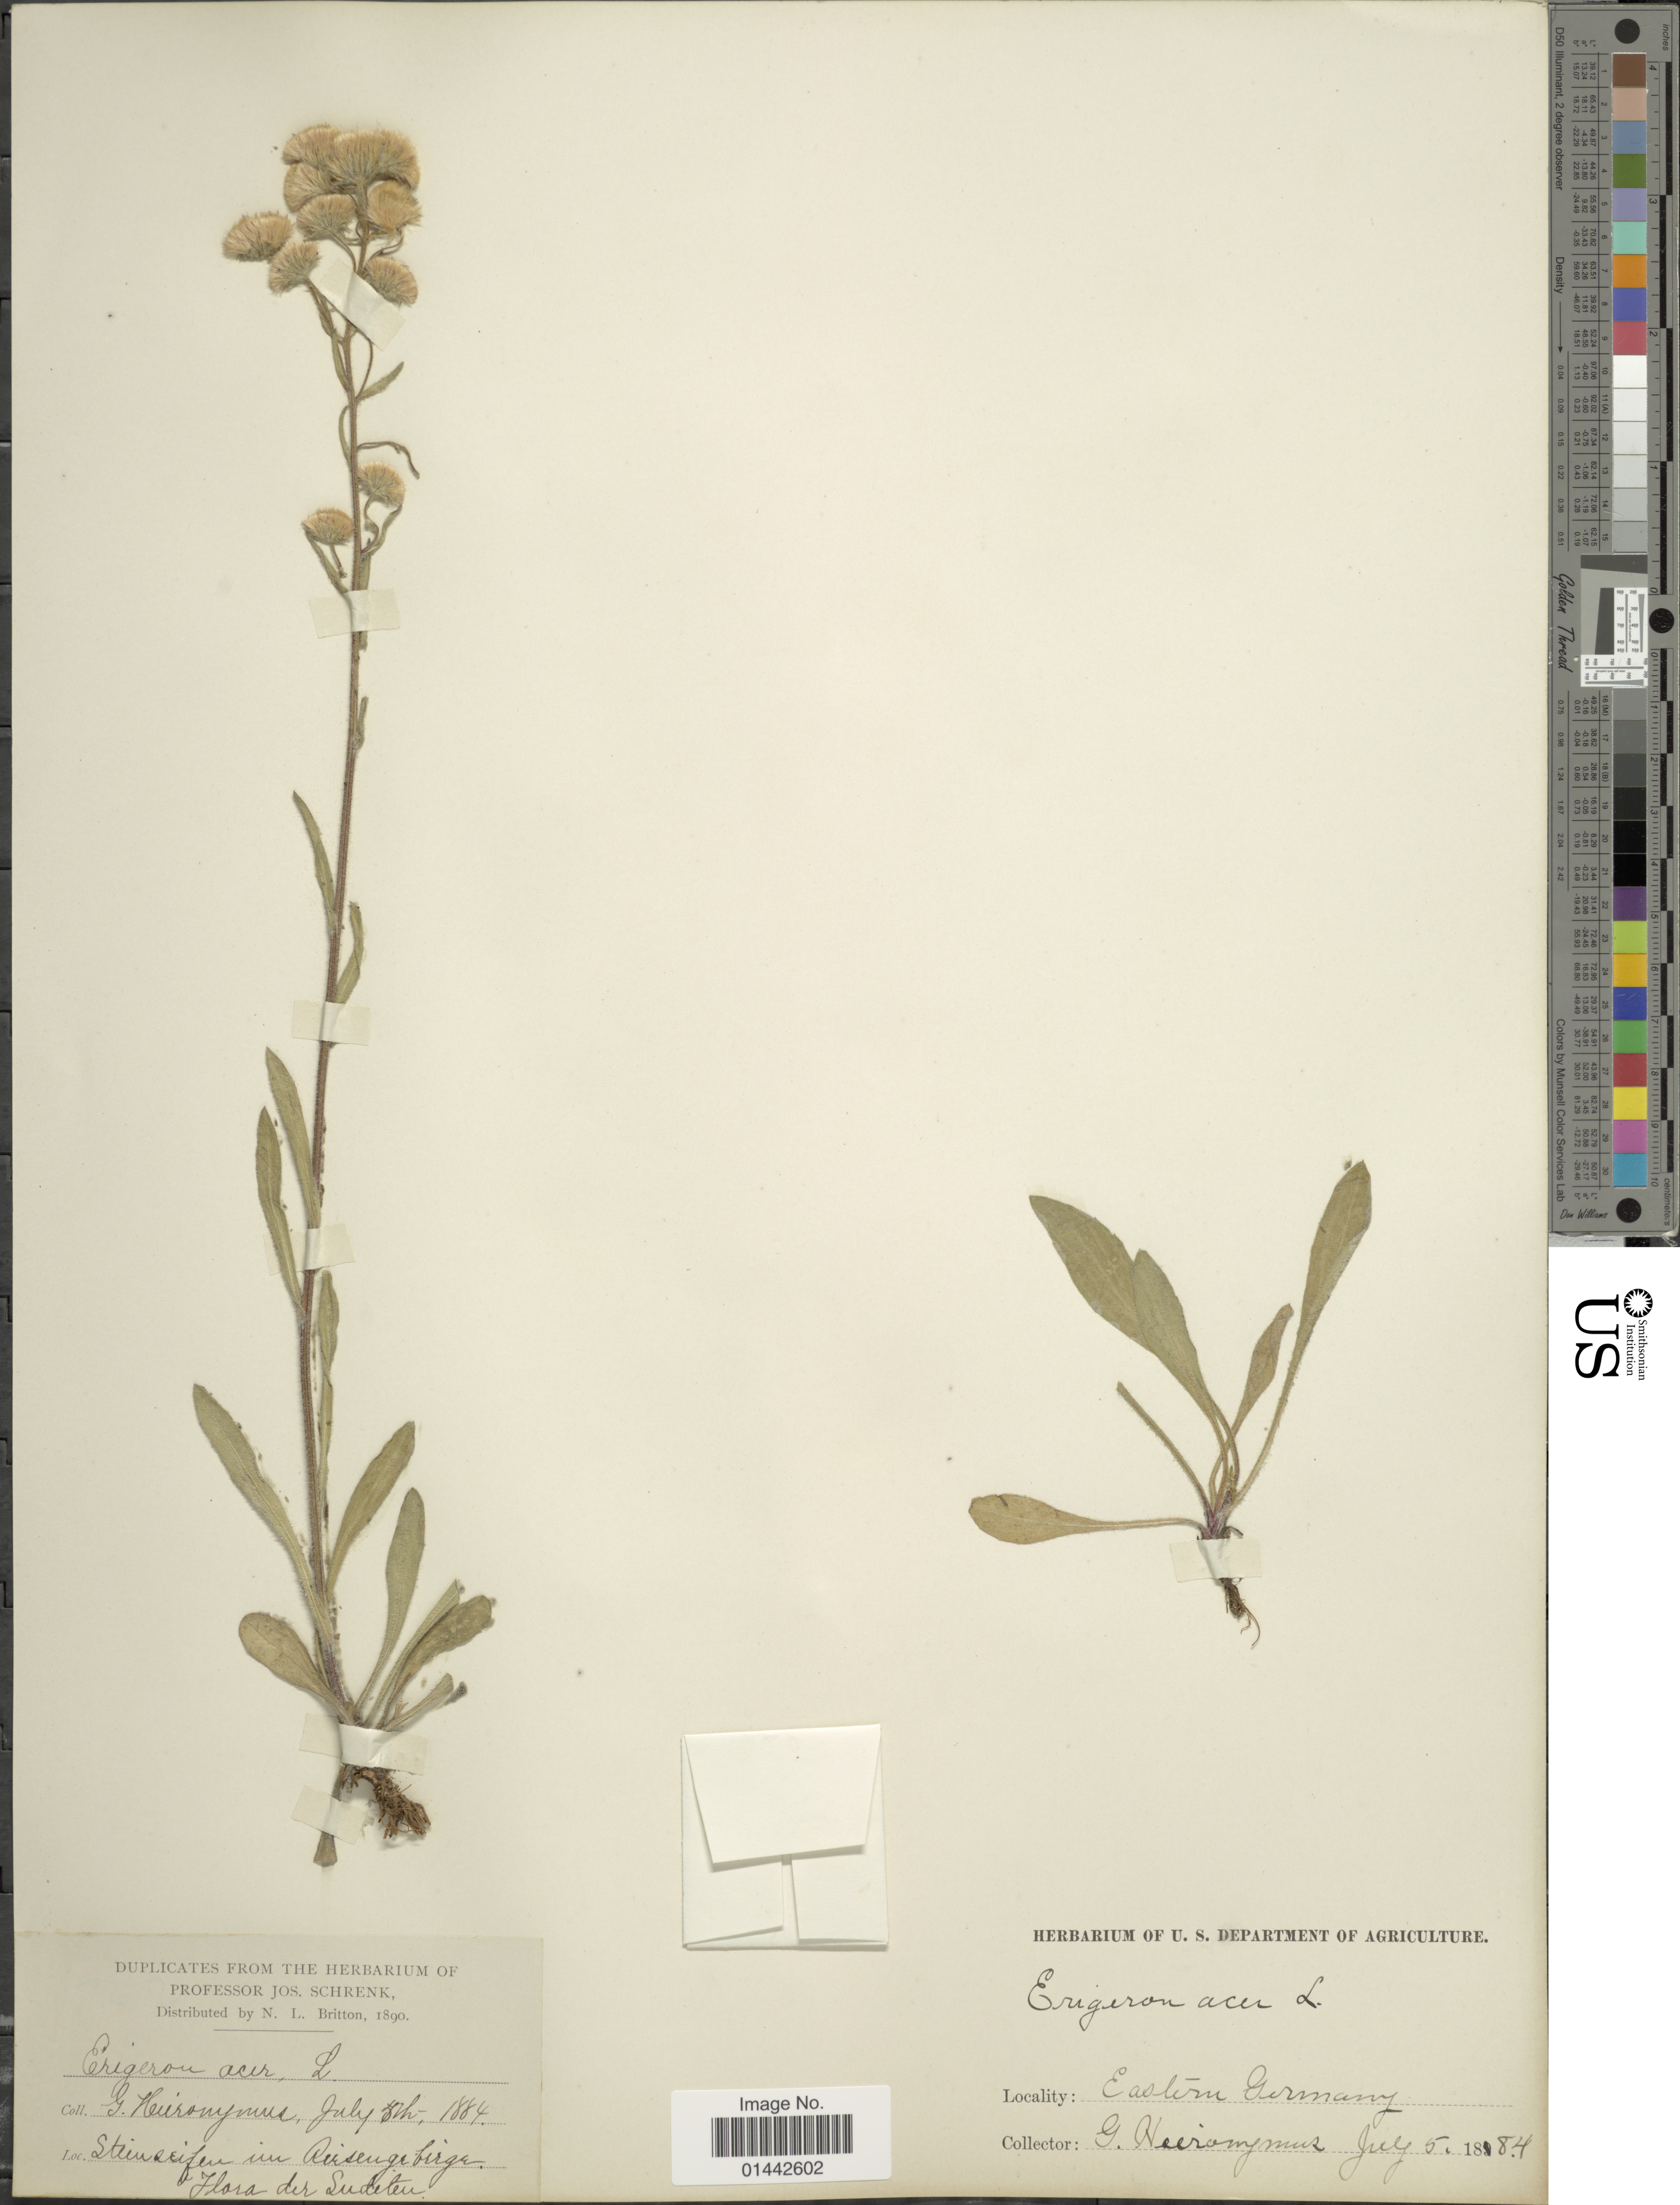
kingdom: Plantae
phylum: Tracheophyta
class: Magnoliopsida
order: Asterales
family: Asteraceae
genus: Erigeron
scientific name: Erigeron acris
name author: L.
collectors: G. H. Hieronymus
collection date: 1884-07-05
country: Germany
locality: Eastern Germany, Steinzeifen in Reisengebirgen, Sudeteu. [interpreted]